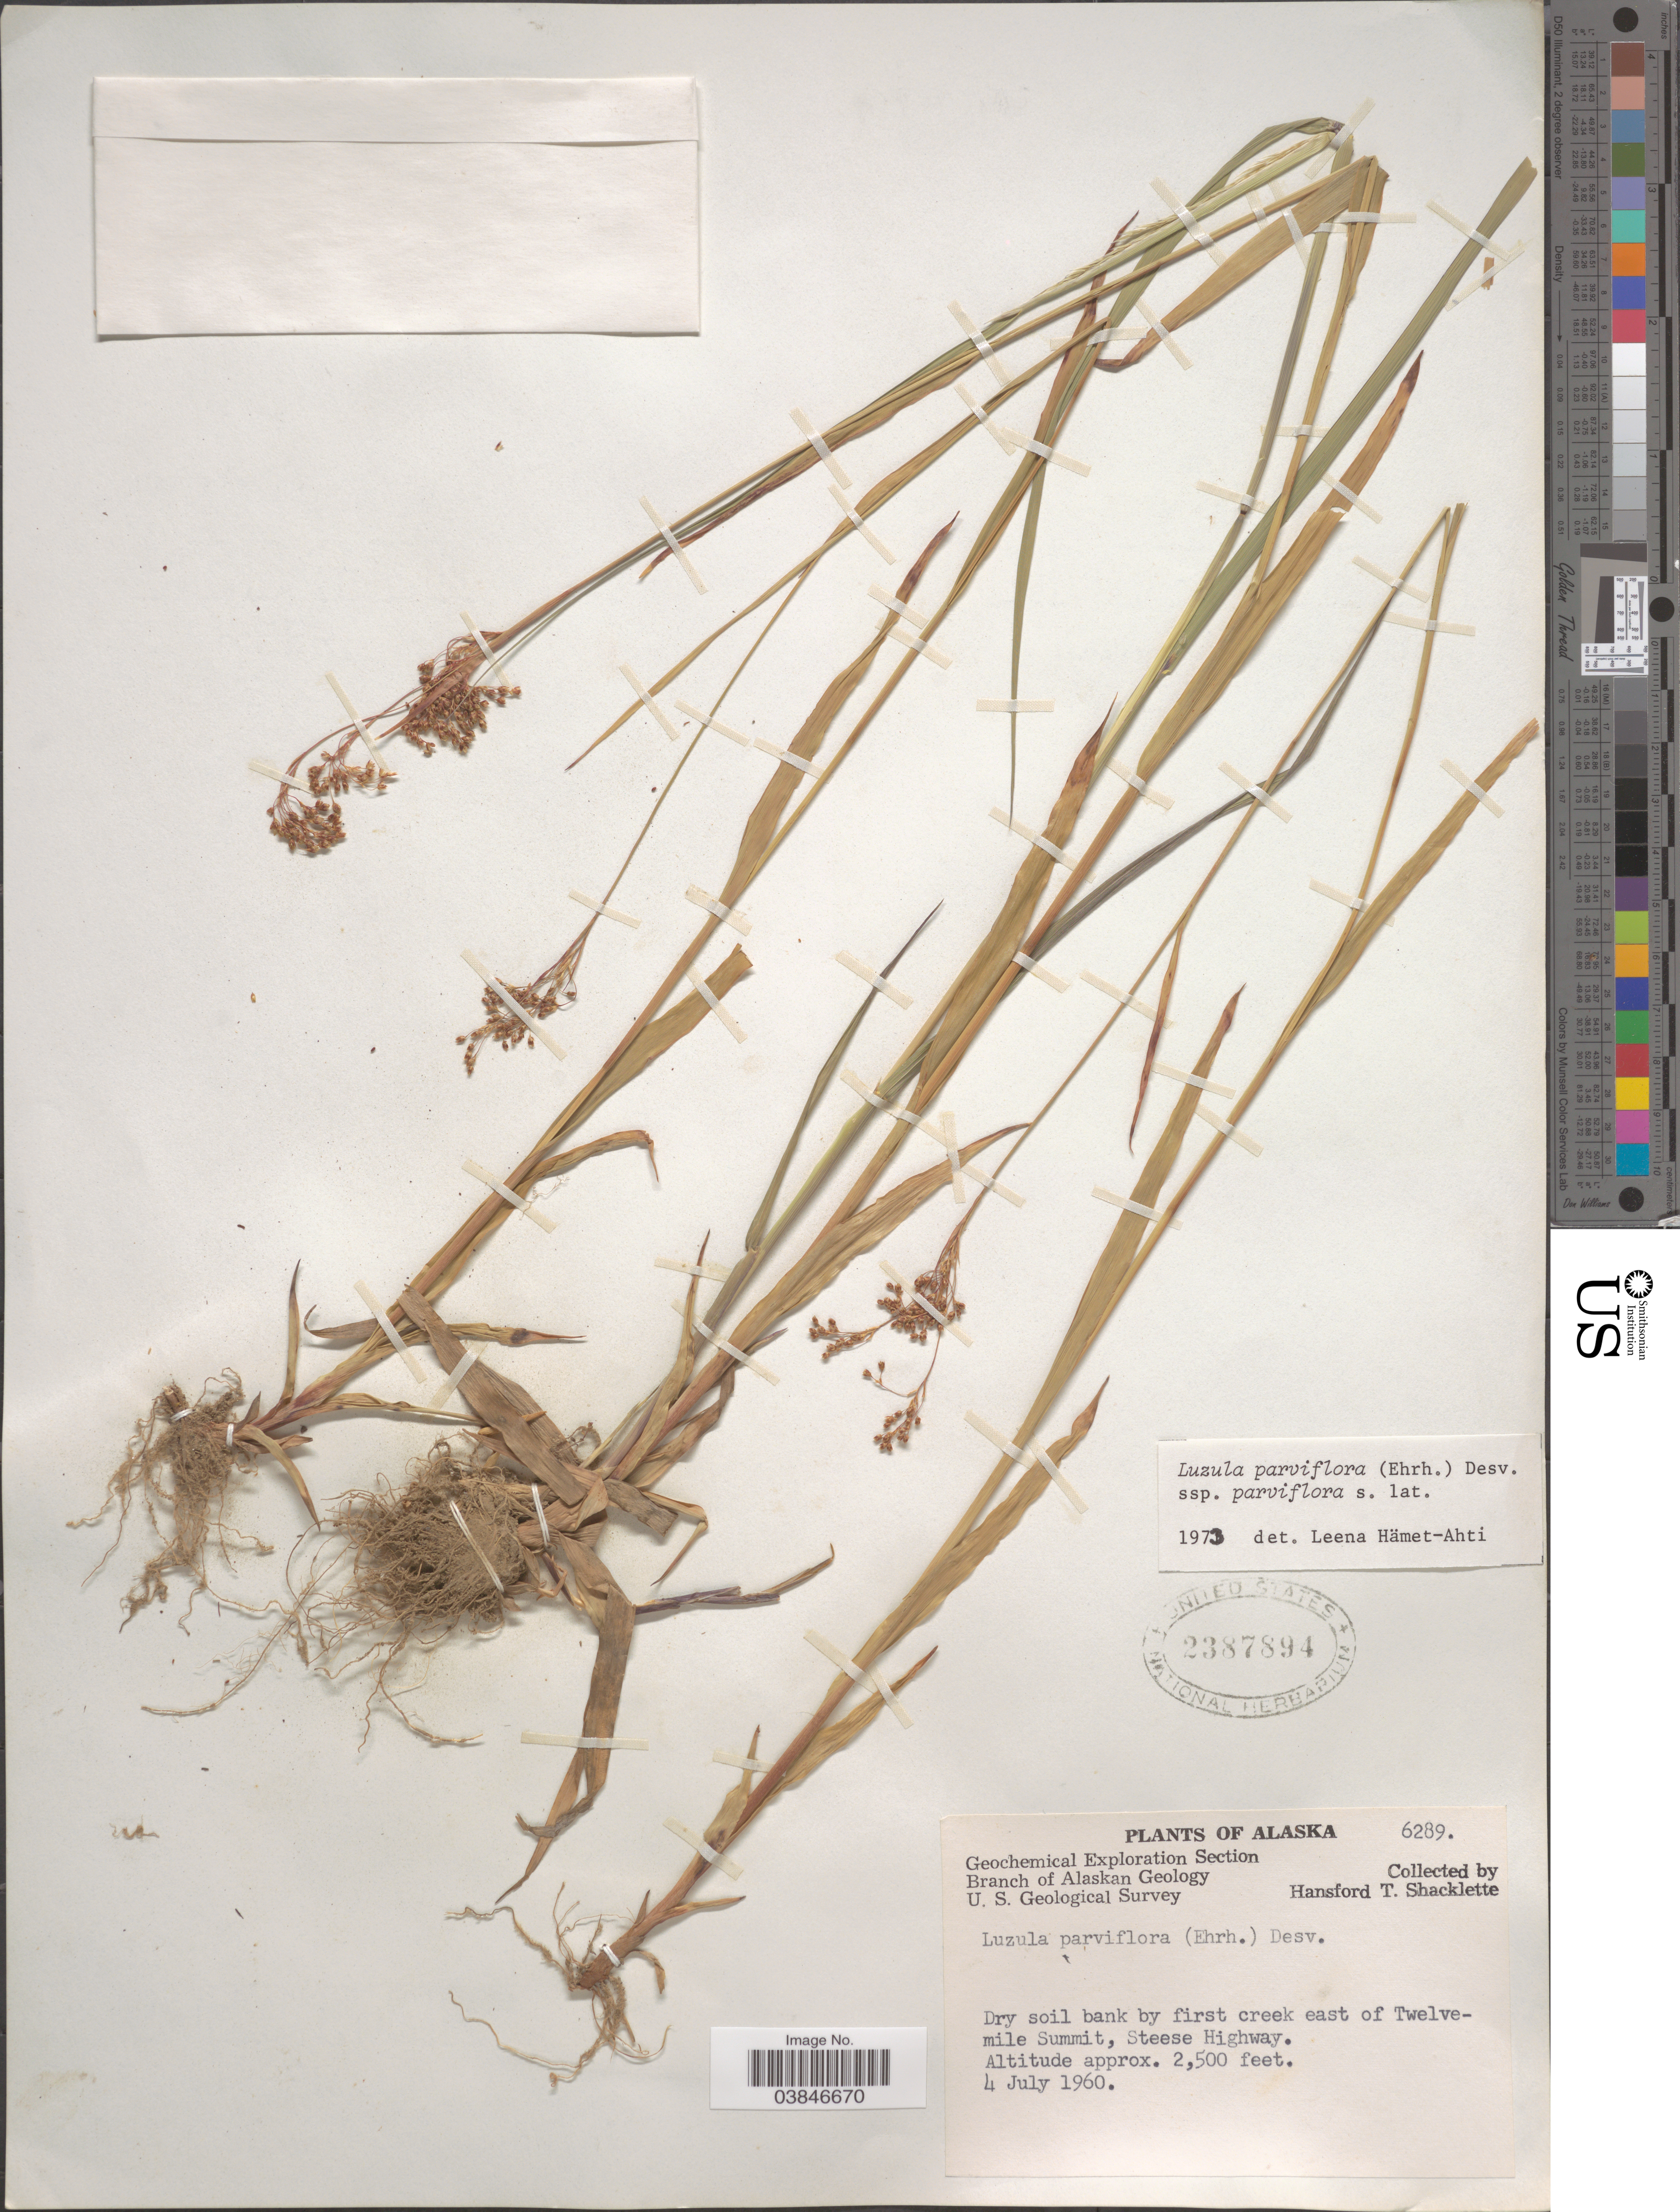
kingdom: Plantae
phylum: Tracheophyta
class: Liliopsida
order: Poales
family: Juncaceae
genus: Luzula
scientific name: Luzula parviflora subsp. parviflora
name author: (Ehrh.) Desv.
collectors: H. Shacklette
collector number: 6289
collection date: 1960-07-04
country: United States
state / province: Alaska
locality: First creek east of Twelve-mile Summit, Steese Highway.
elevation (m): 762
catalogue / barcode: US 2387894